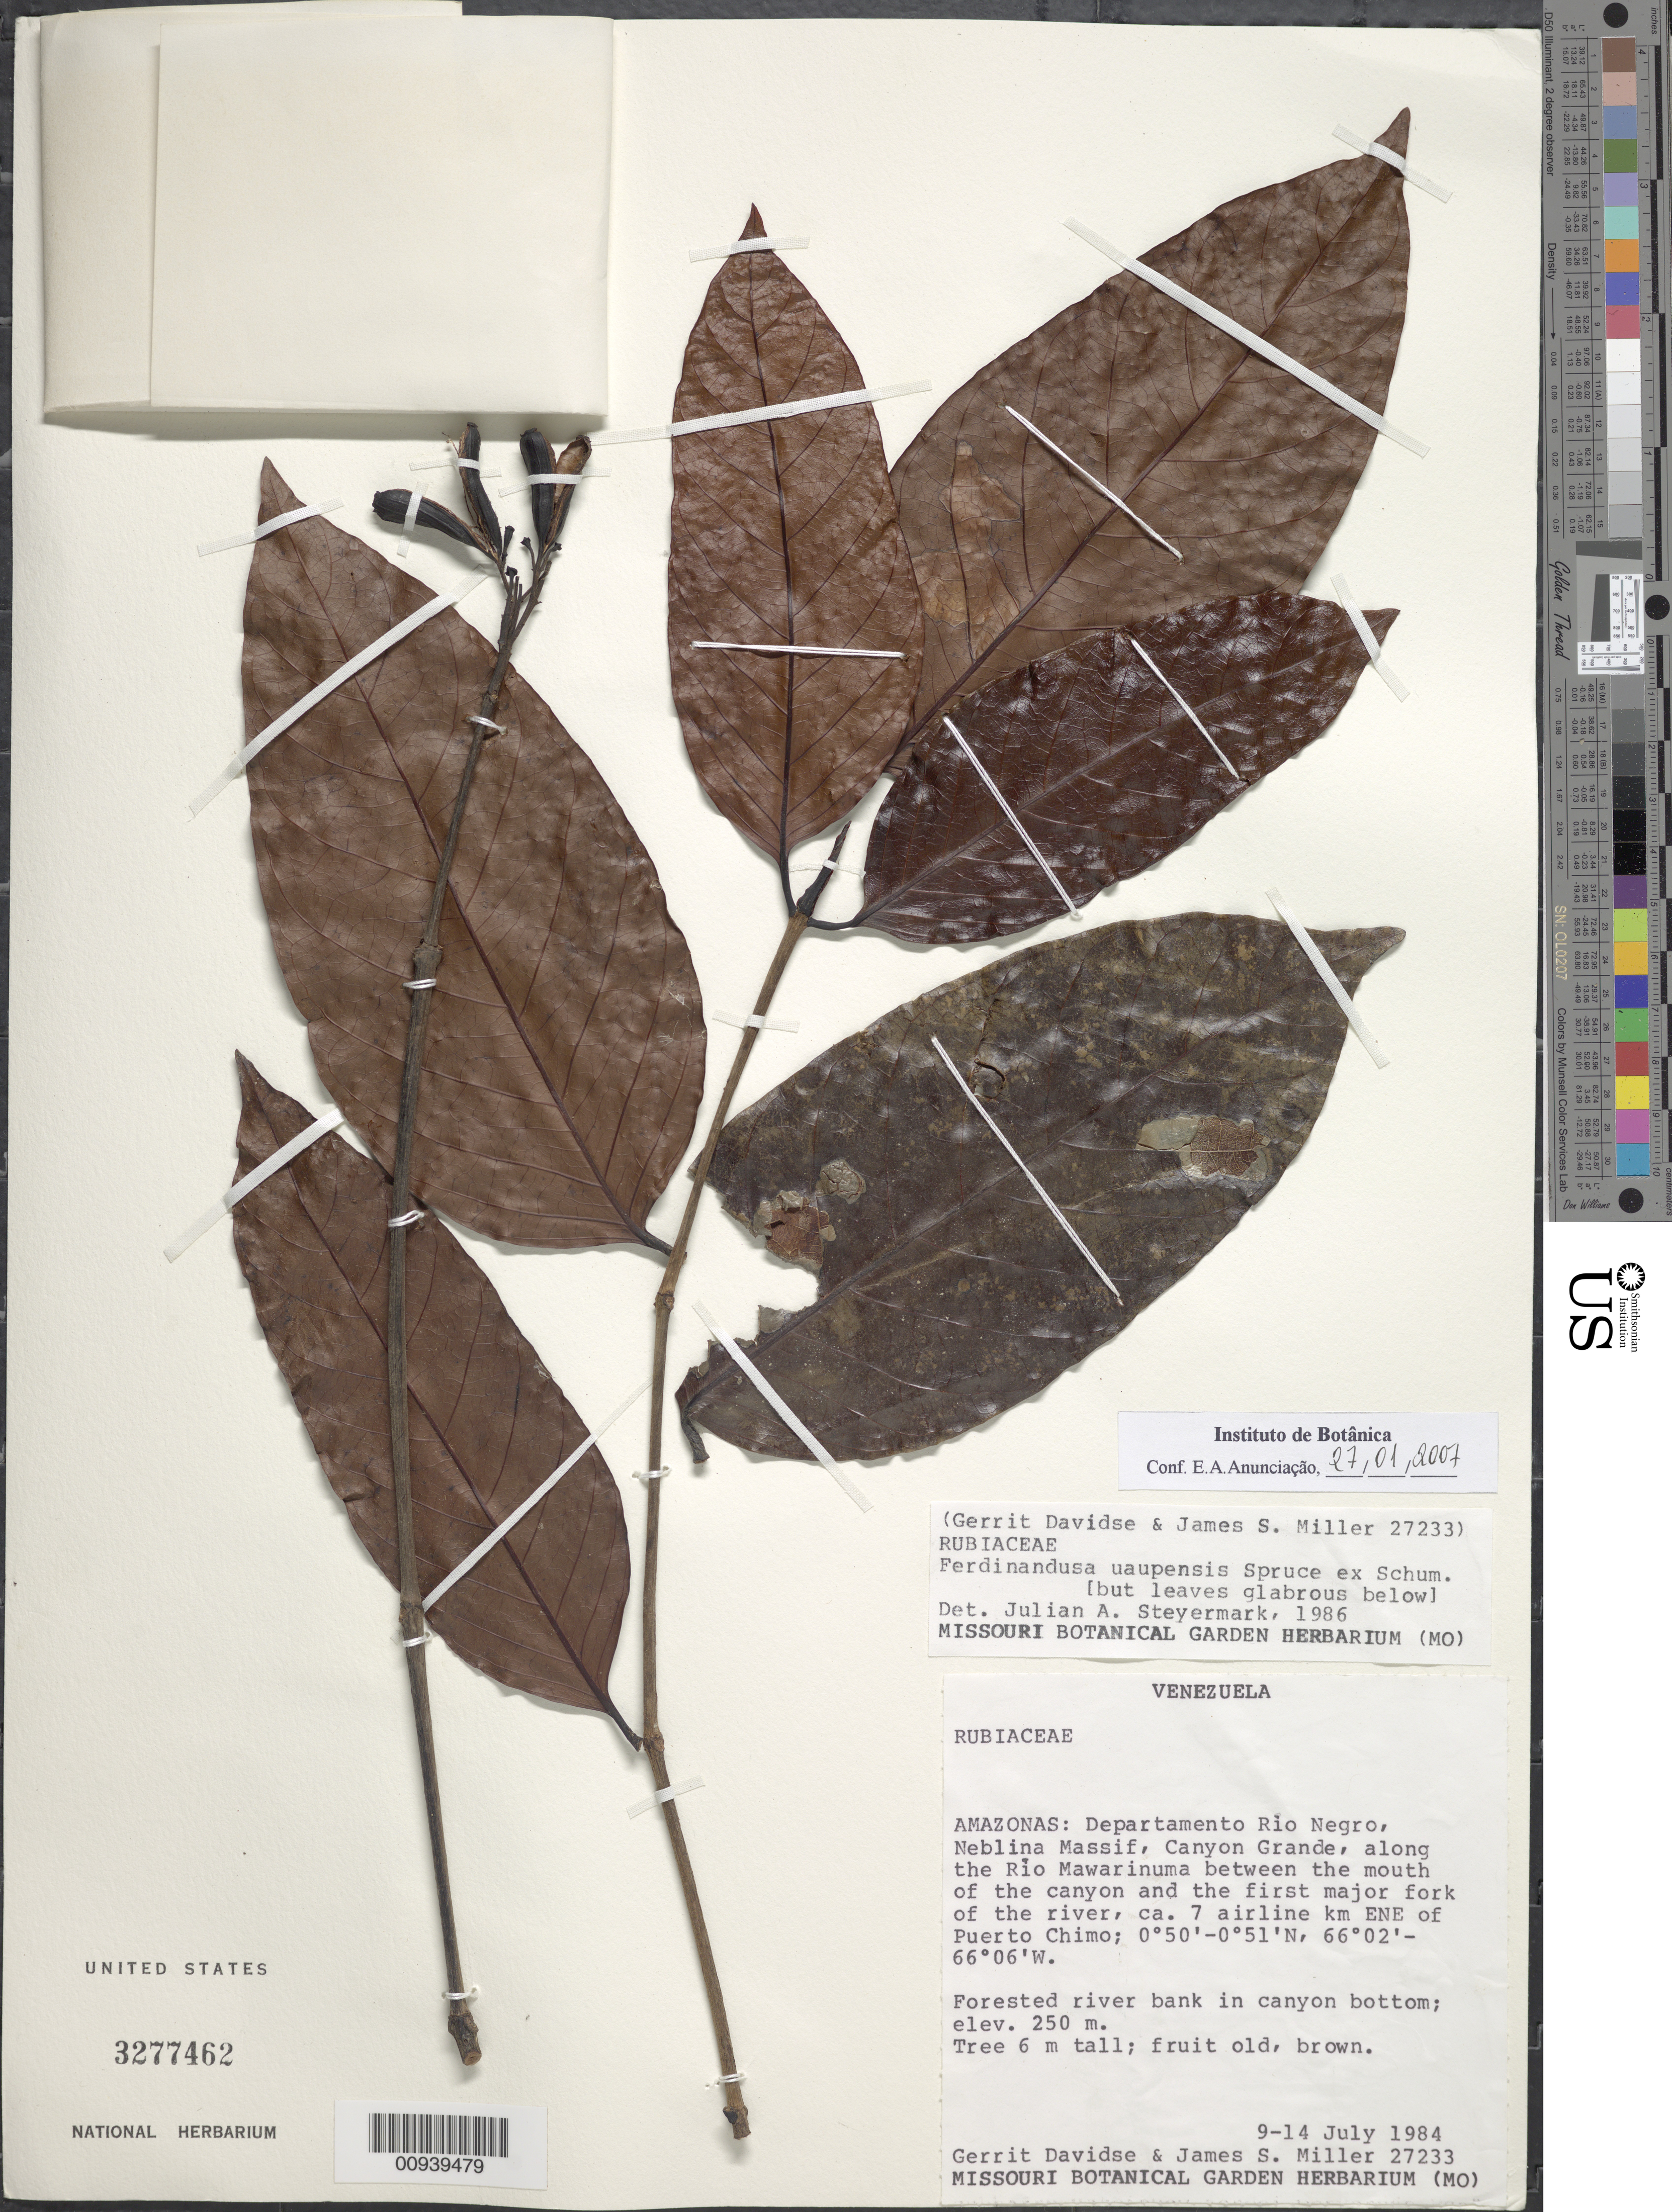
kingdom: Plantae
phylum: Tracheophyta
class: Magnoliopsida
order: Gentianales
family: Rubiaceae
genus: Ferdinandusa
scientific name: Ferdinandusa uaupensis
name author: Spruce ex K. Schum.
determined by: Steyermark, Julian A., (VEN)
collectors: G. Davidse & J. S. Miller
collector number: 27233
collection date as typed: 9-Jul-84 to 14-Jul-84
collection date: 1984-07-09/1984-07-14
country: Venezuela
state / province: Amazonas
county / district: Río Negro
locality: Neblina Massif, Canyon Grande, along Río Mawarinuma between mouth of canyon and first major fork of river, 7 airline km E-NE of Puerto Chimo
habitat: Forested river bank in canyon bottom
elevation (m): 250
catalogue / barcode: US 3277462